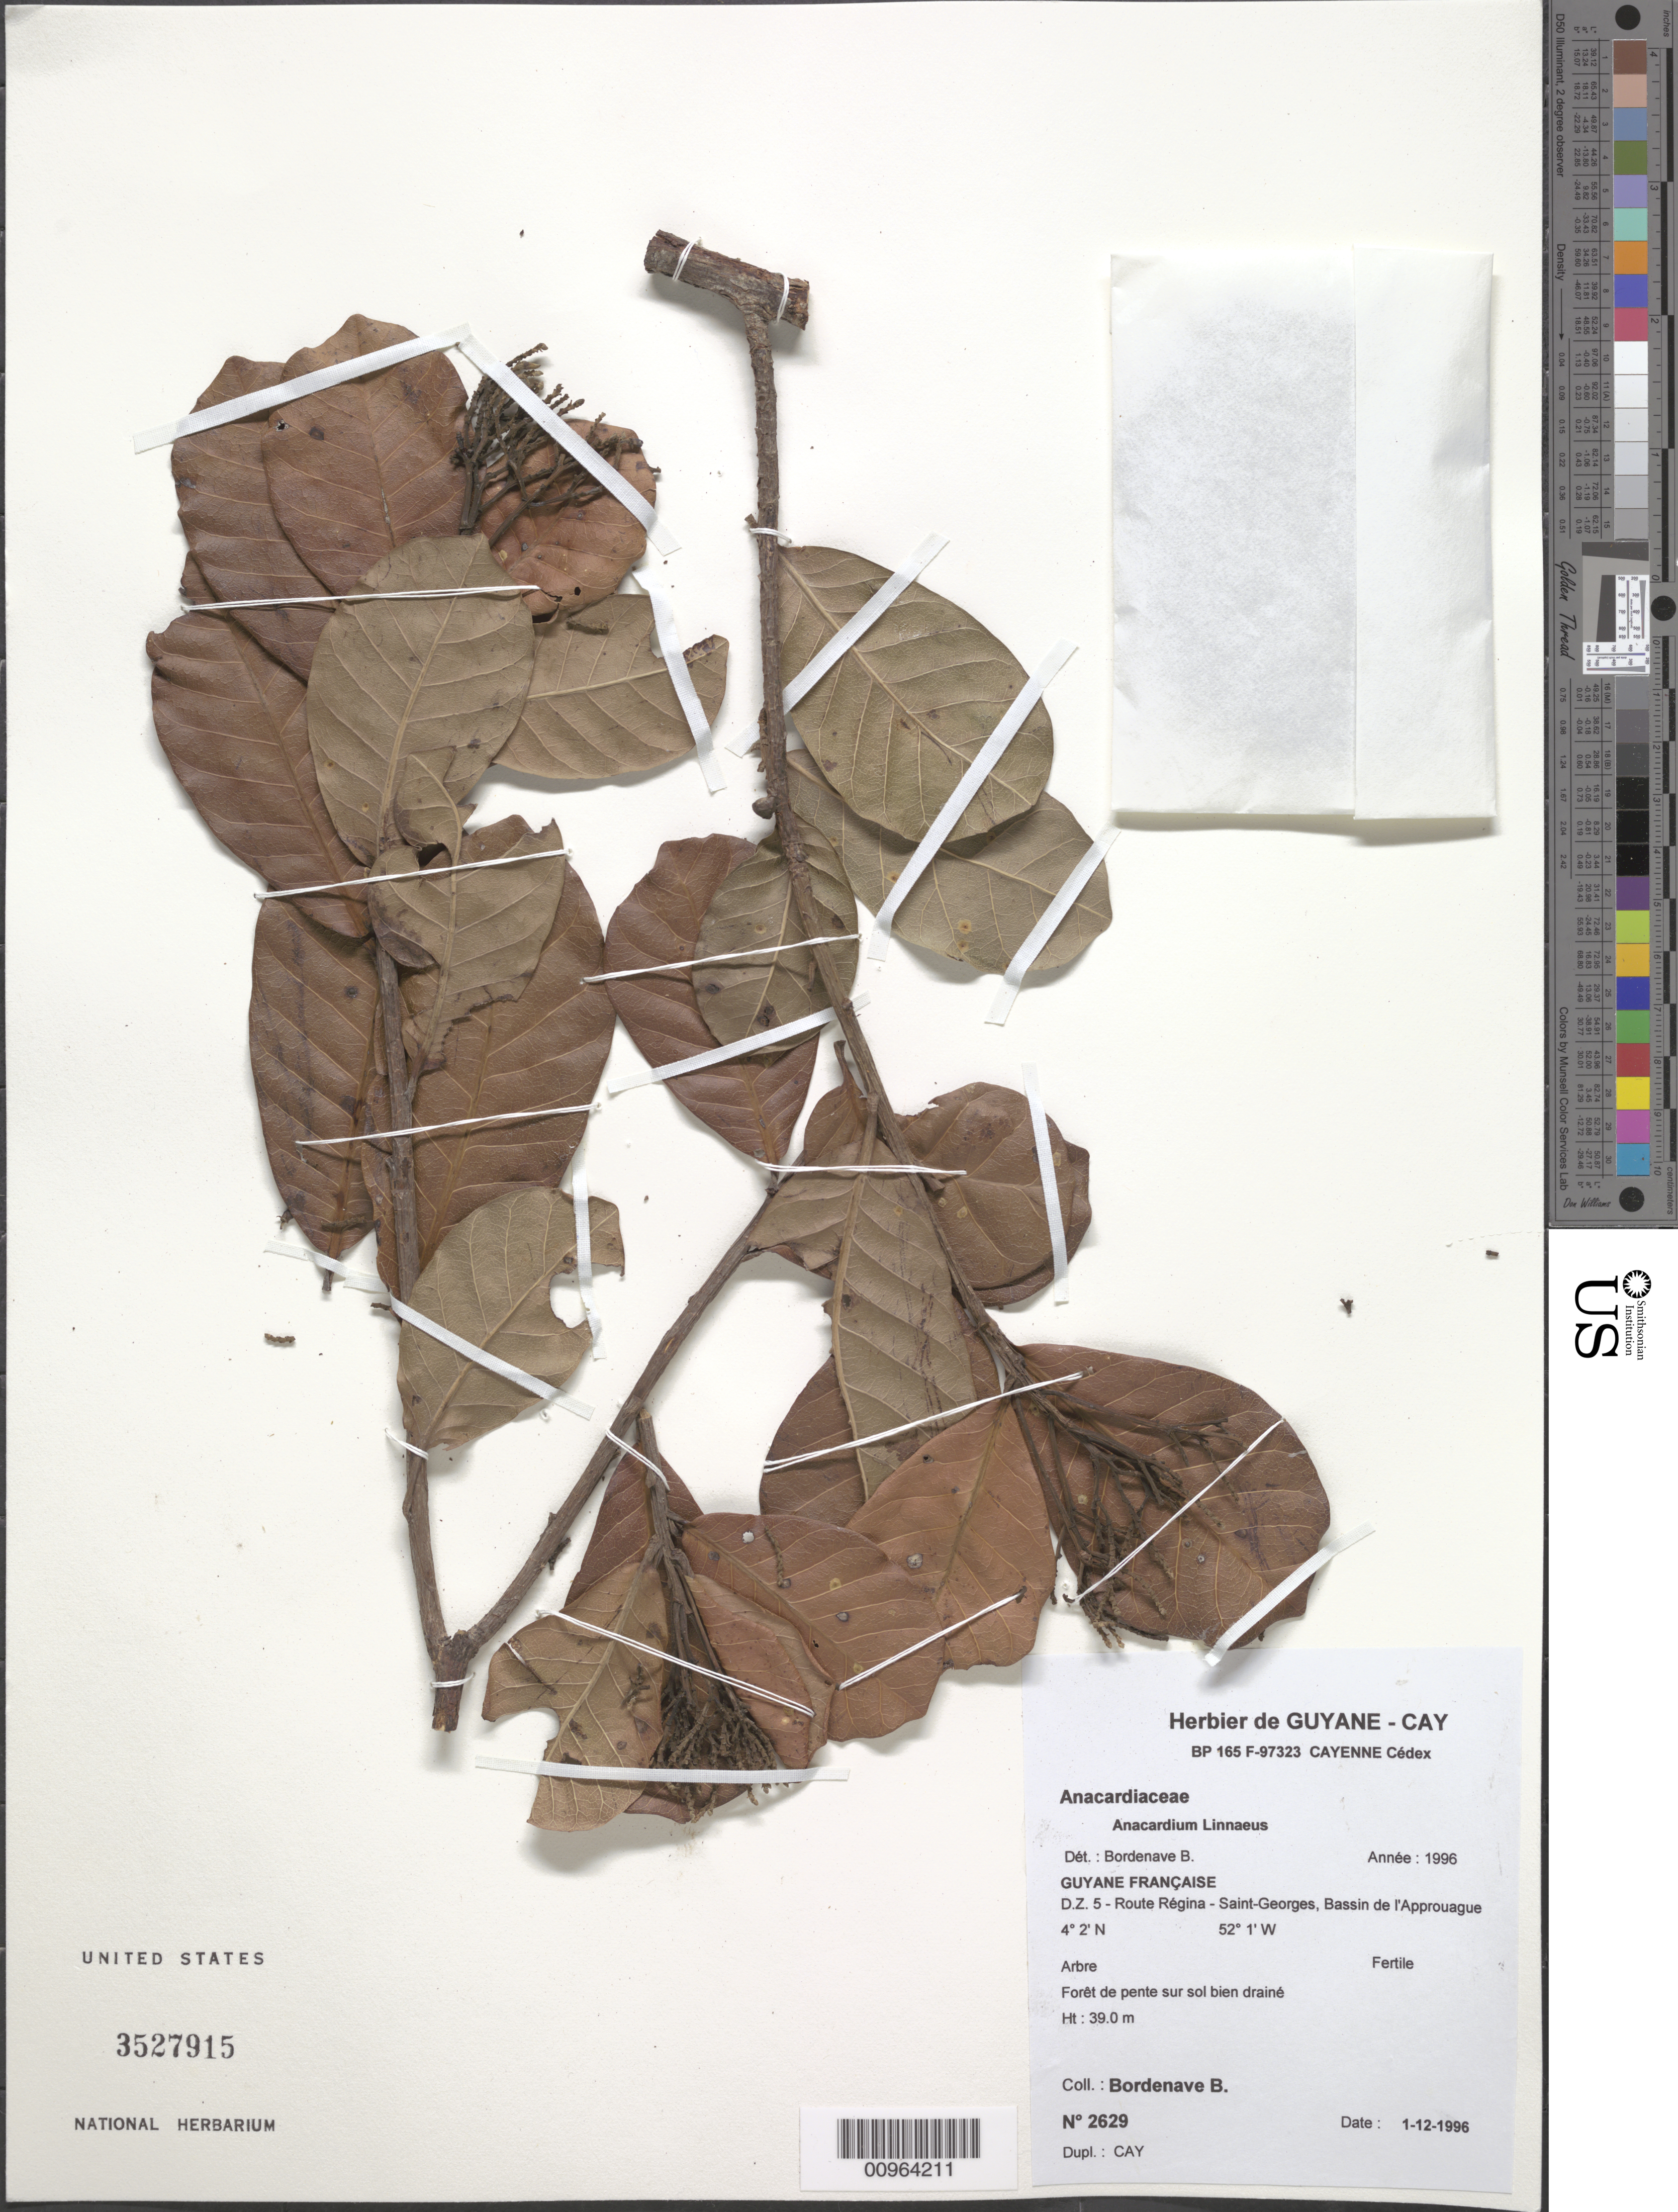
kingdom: Plantae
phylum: Tracheophyta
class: Magnoliopsida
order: Sapindales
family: Anacardiaceae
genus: Anacardium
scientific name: Anacardium sp.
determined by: Bordenave, B.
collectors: B. Bordenave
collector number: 2629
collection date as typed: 1-Dec-96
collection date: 1996-12-01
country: French Guiana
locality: D.Z. 5 - Route Régina - Saint-Georges, Bassin de l'Approuague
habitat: Foret de pente sur sol bien draine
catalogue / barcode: US 3527915